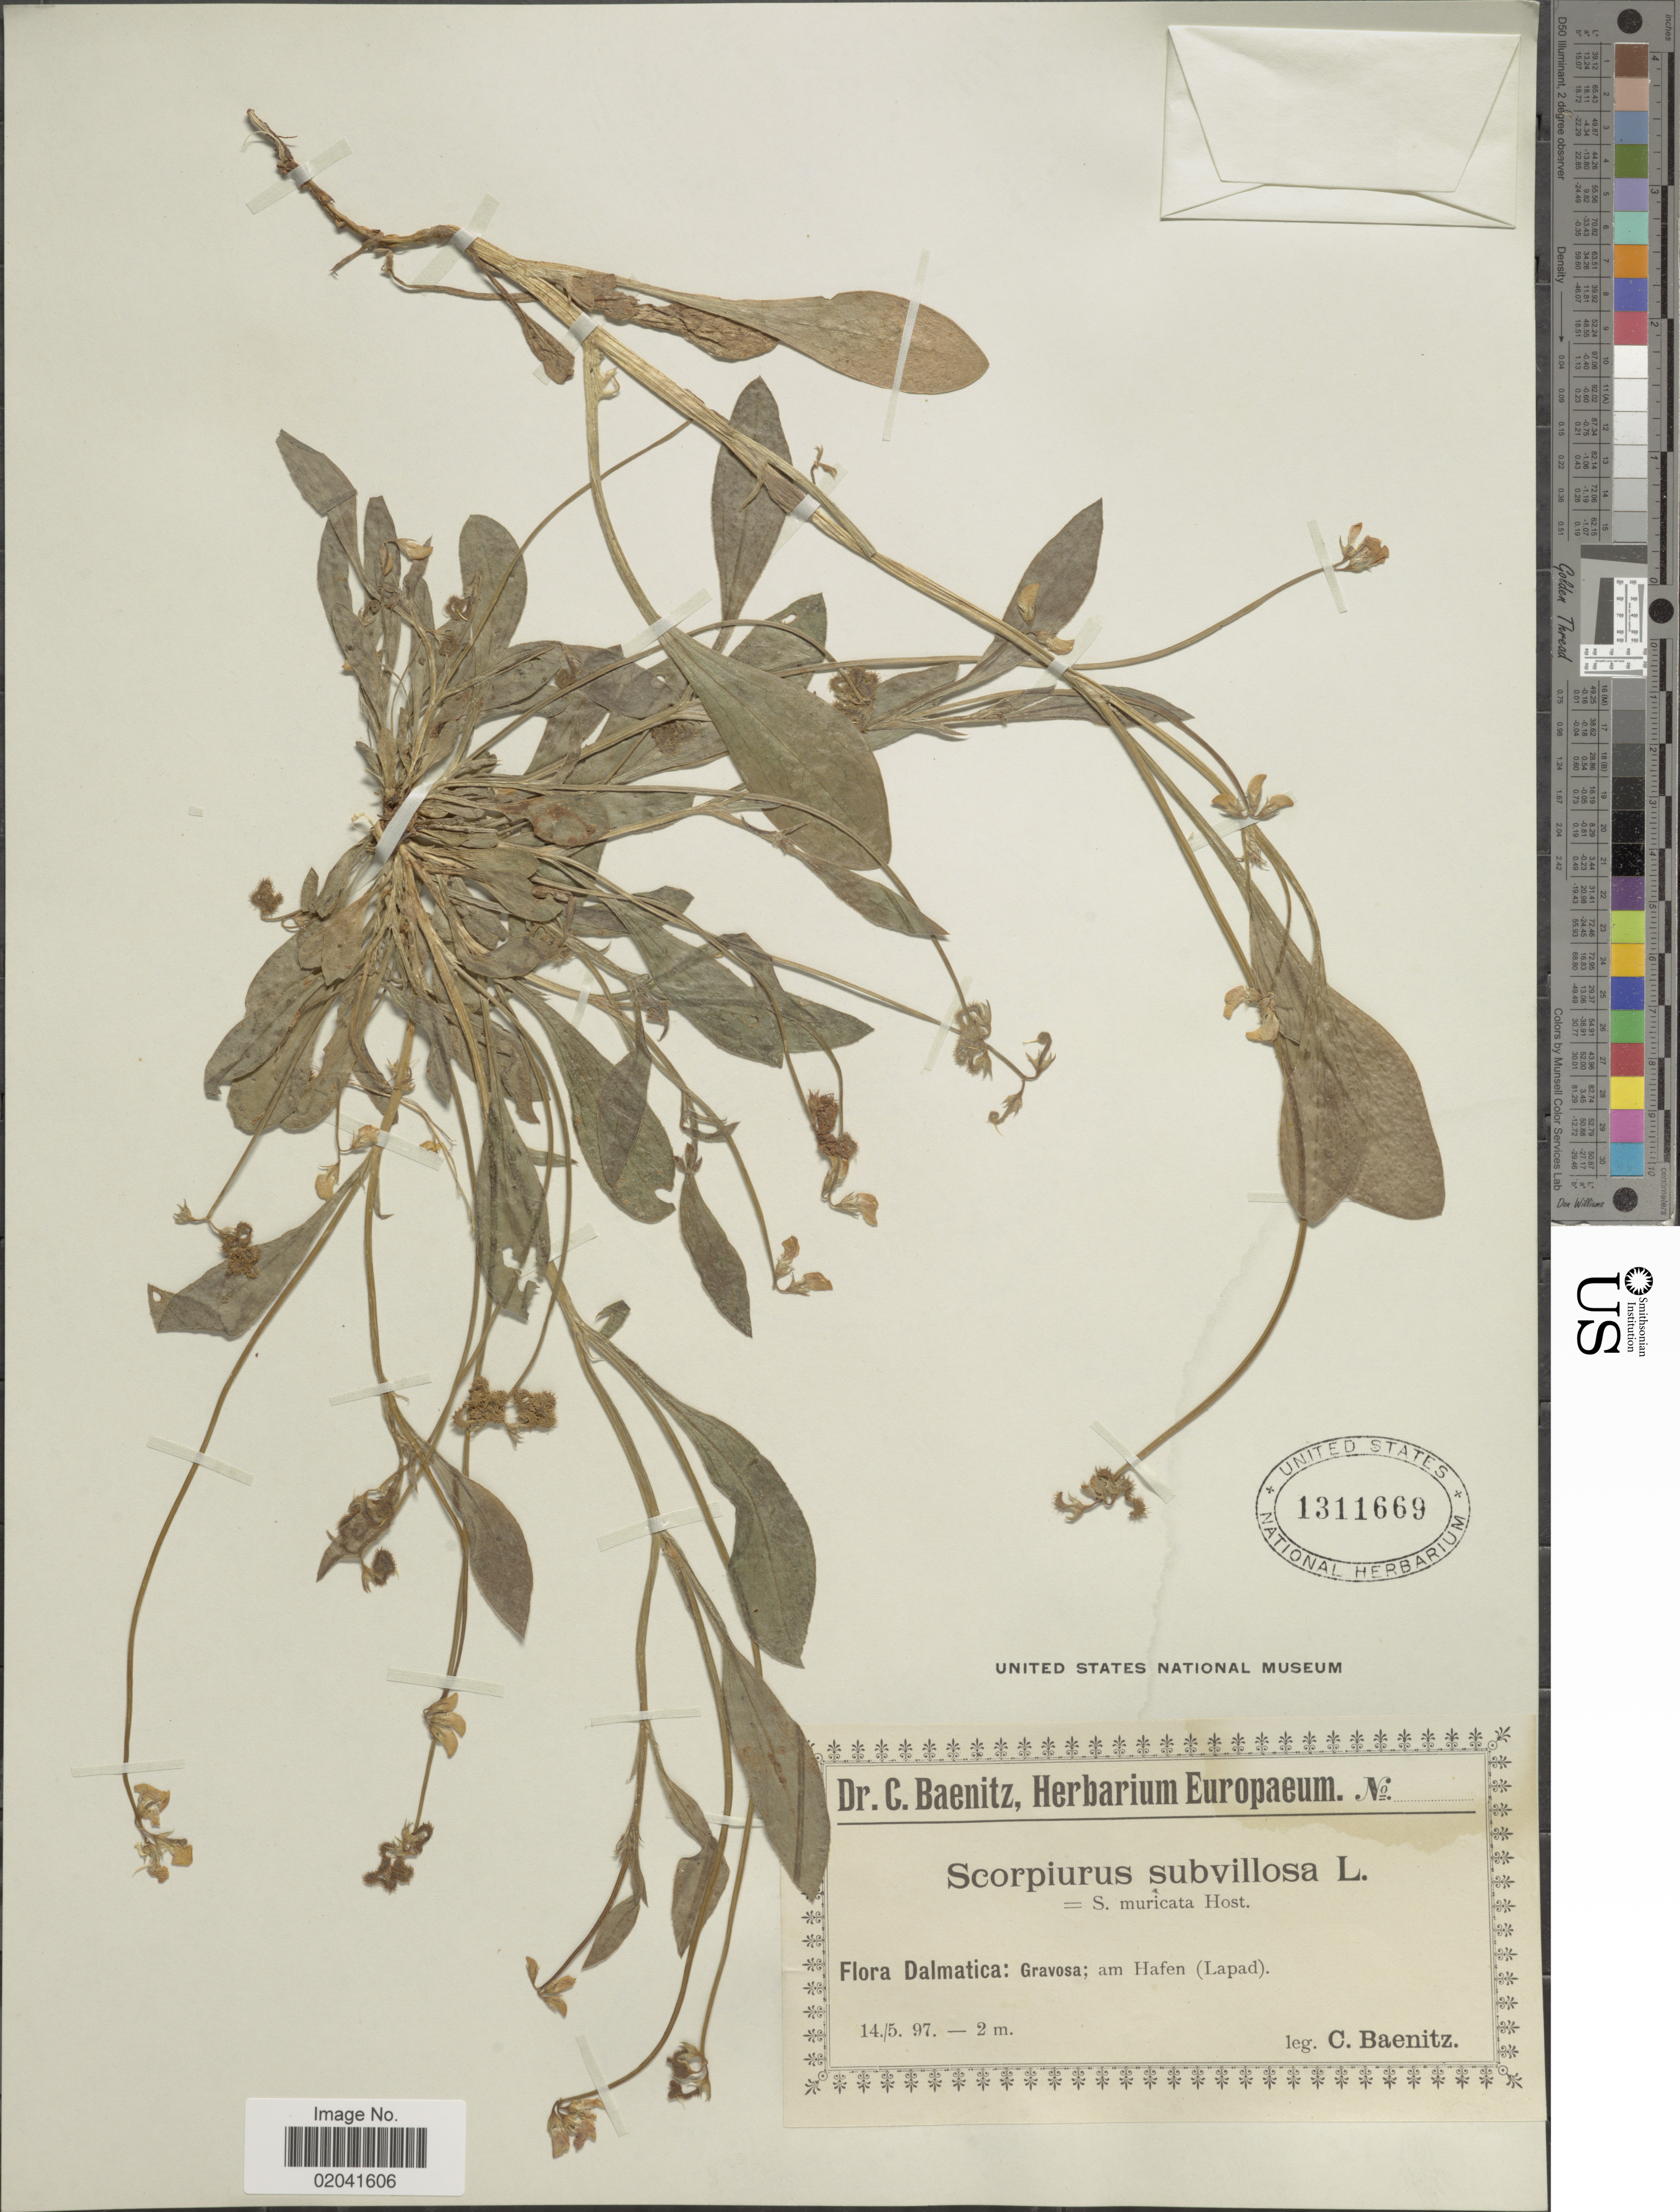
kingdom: Plantae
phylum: Tracheophyta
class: Magnoliopsida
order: Fabales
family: Fabaceae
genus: Scorpiurus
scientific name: Scorpiurus subvillosa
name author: L.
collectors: C. G. Baenitz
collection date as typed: Transcribed d/m/y: 14/5/97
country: Croatia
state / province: Split-Dalmatia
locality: Dalmatica: Gravosa; am Hafen (Lapad).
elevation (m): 2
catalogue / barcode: US 1311669